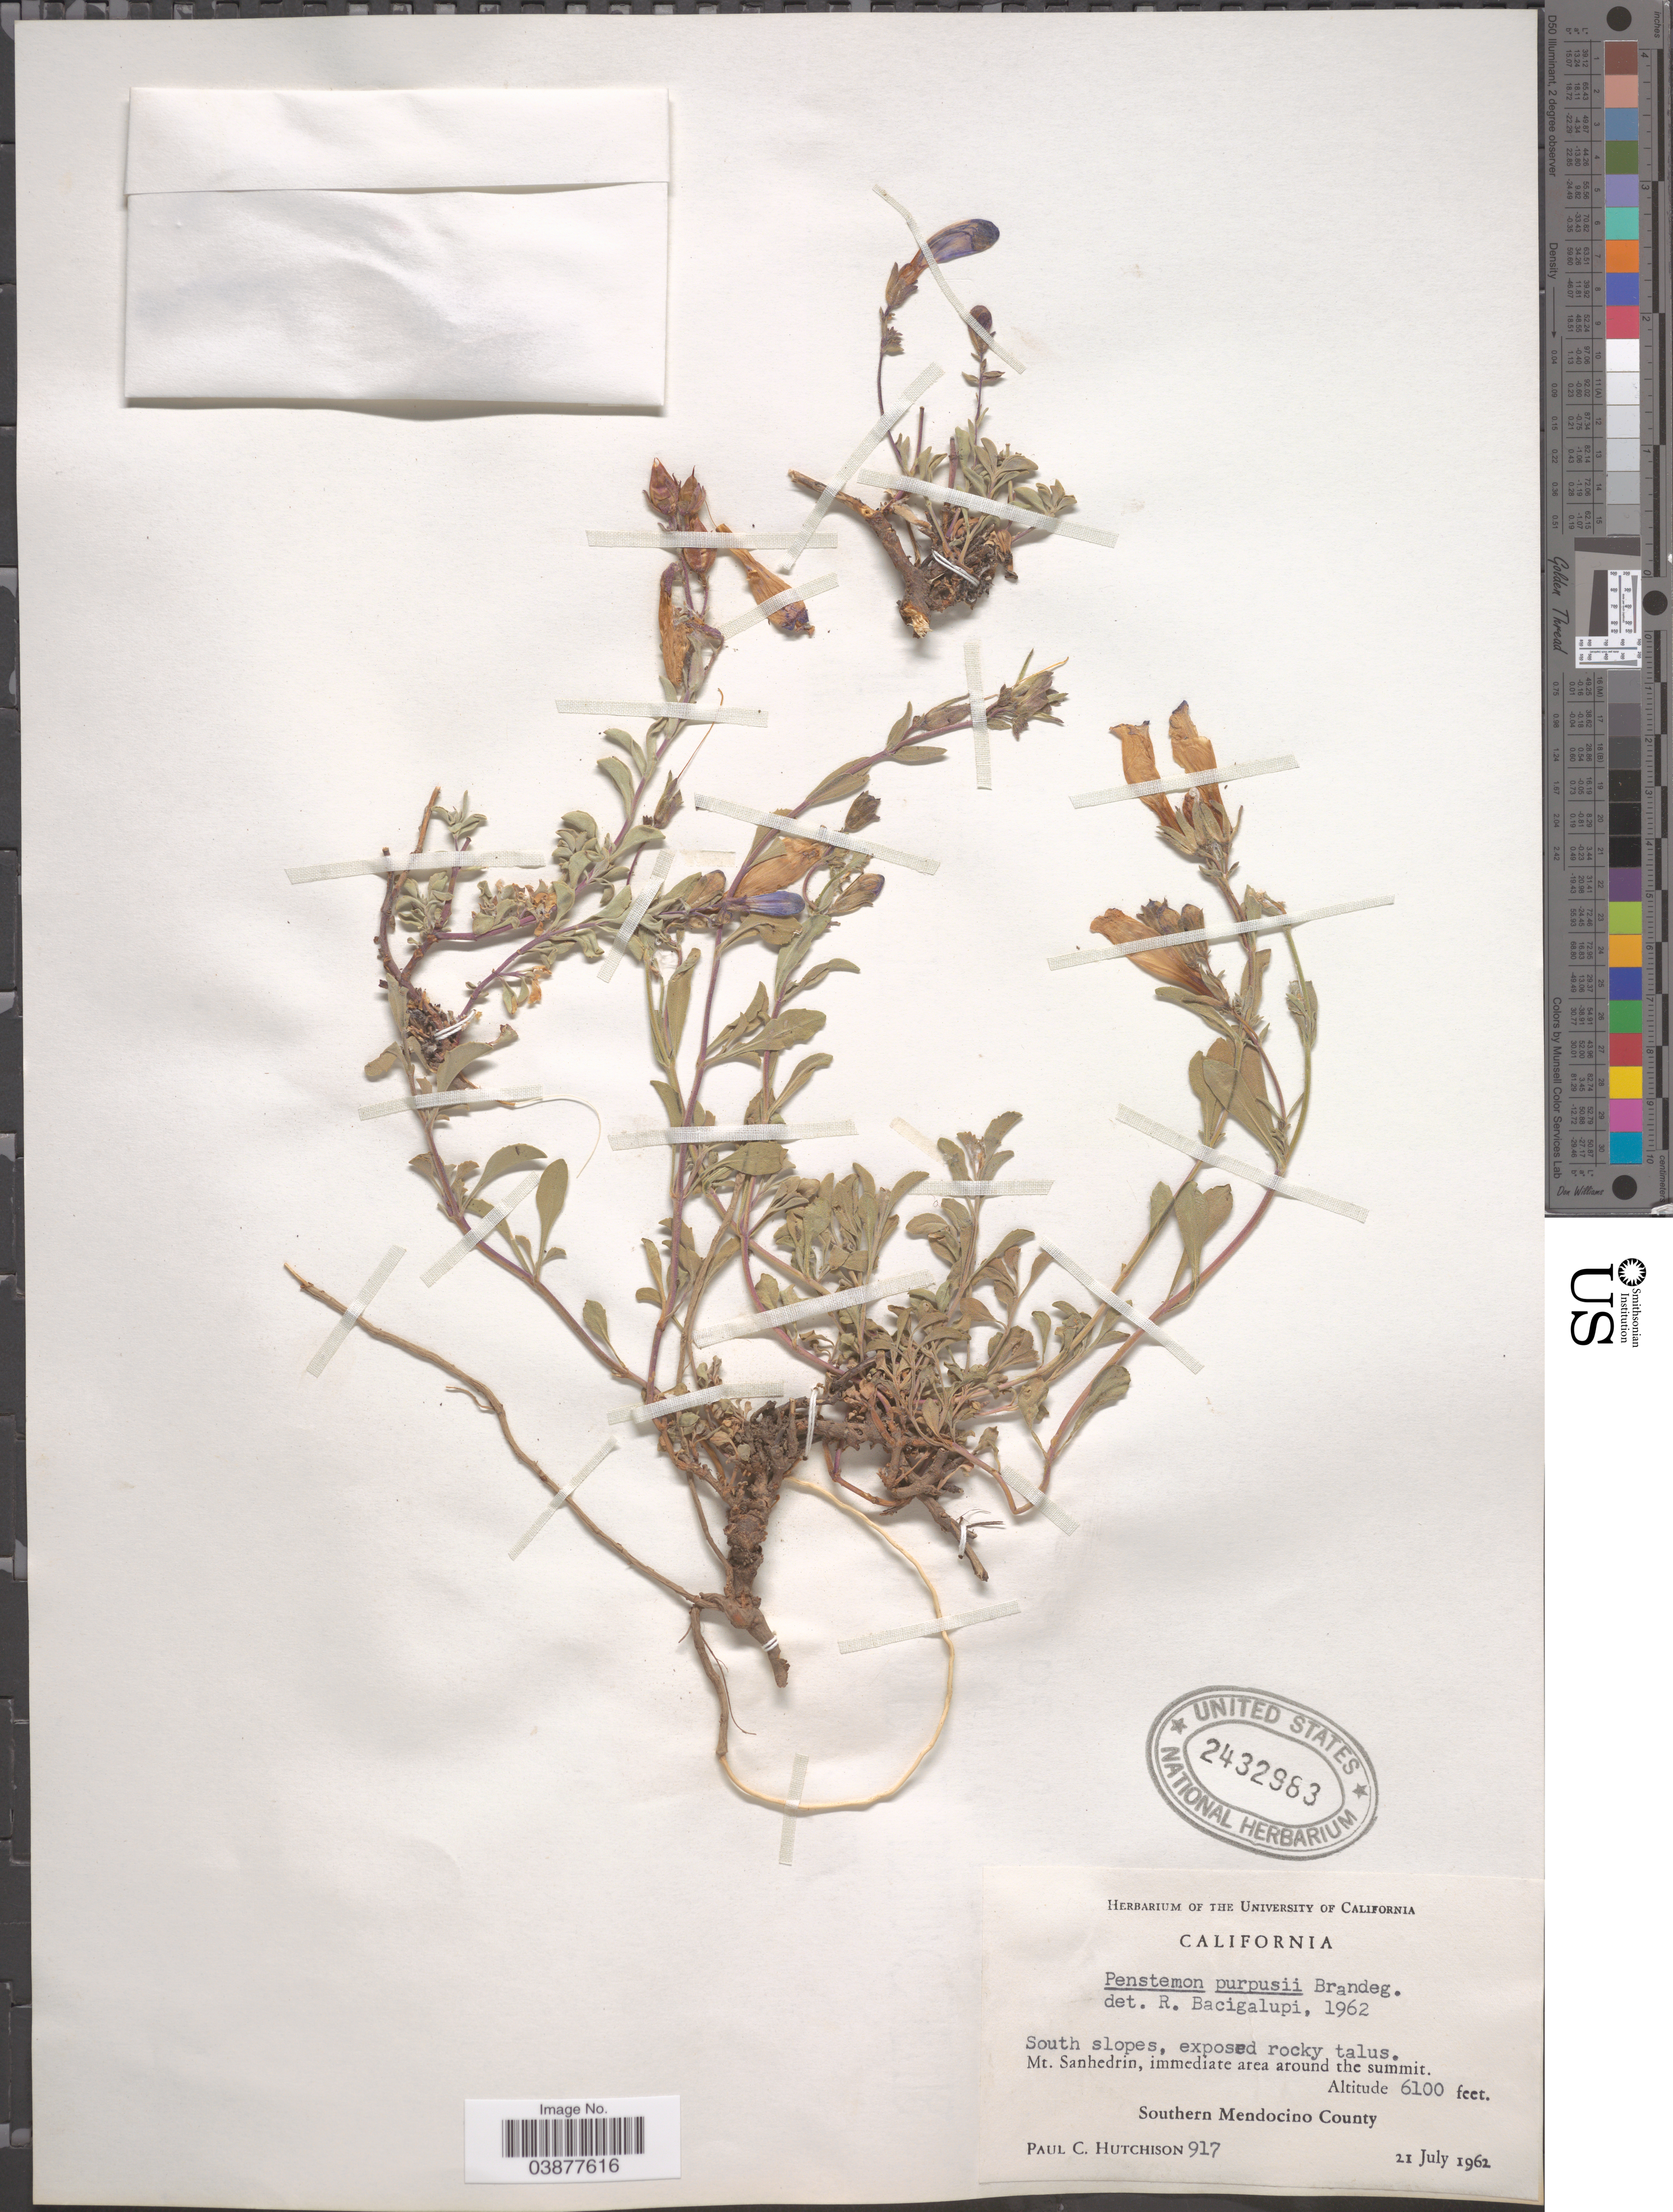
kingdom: Plantae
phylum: Tracheophyta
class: Magnoliopsida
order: Lamiales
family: Plantaginaceae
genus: Penstemon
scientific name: Penstemon purpusii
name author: Brandegee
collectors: P. C. Hutchison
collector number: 917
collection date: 1962-07-21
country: United States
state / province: California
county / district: Mendocino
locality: South slopes. Mt. Sanhedrin, immediate area around the summit. Southern Mendocino County.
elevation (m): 1859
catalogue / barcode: US 2432983